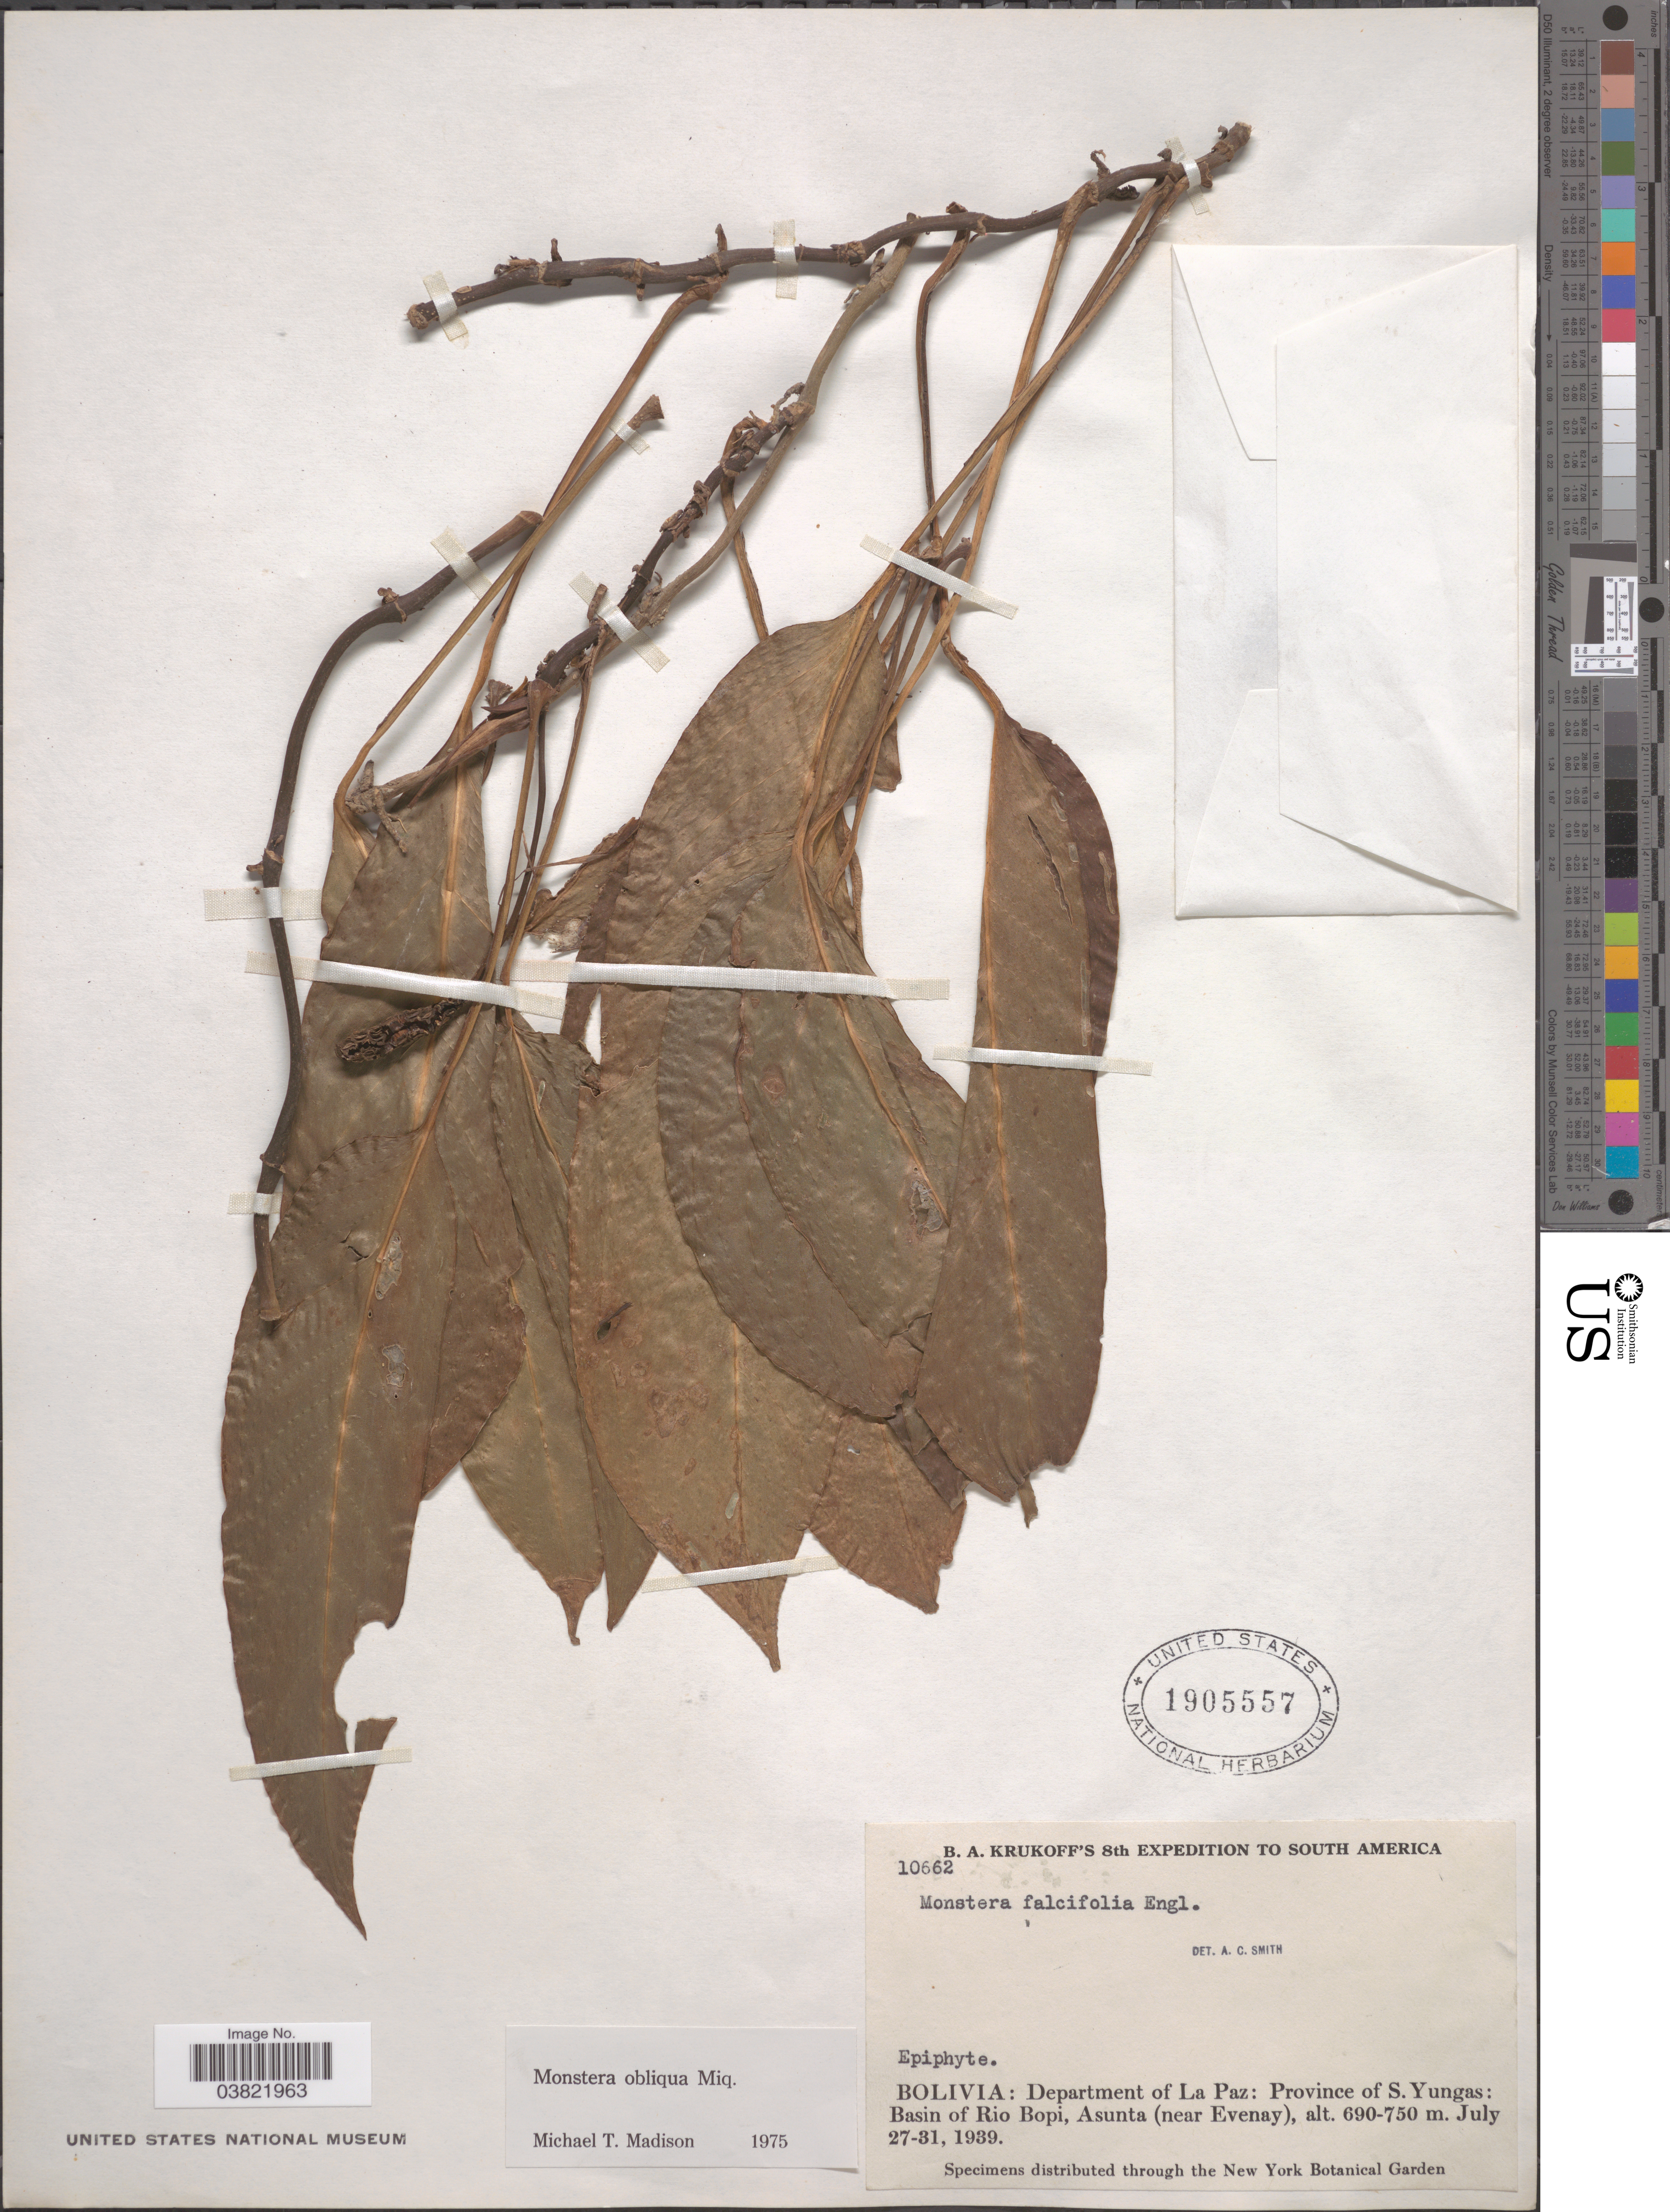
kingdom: Plantae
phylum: Tracheophyta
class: Liliopsida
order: Alismatales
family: Araceae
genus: Monstera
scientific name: Monstera obliqua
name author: Miq.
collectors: B. A. Krukoff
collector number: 10662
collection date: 1939-07-27/1939-07-31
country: Bolivia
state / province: La Paz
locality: Department of La Paz: Province of S. Yungas: Basin of Rio Bopi, Asunta (near Evenay).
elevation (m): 690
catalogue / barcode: US 1905557